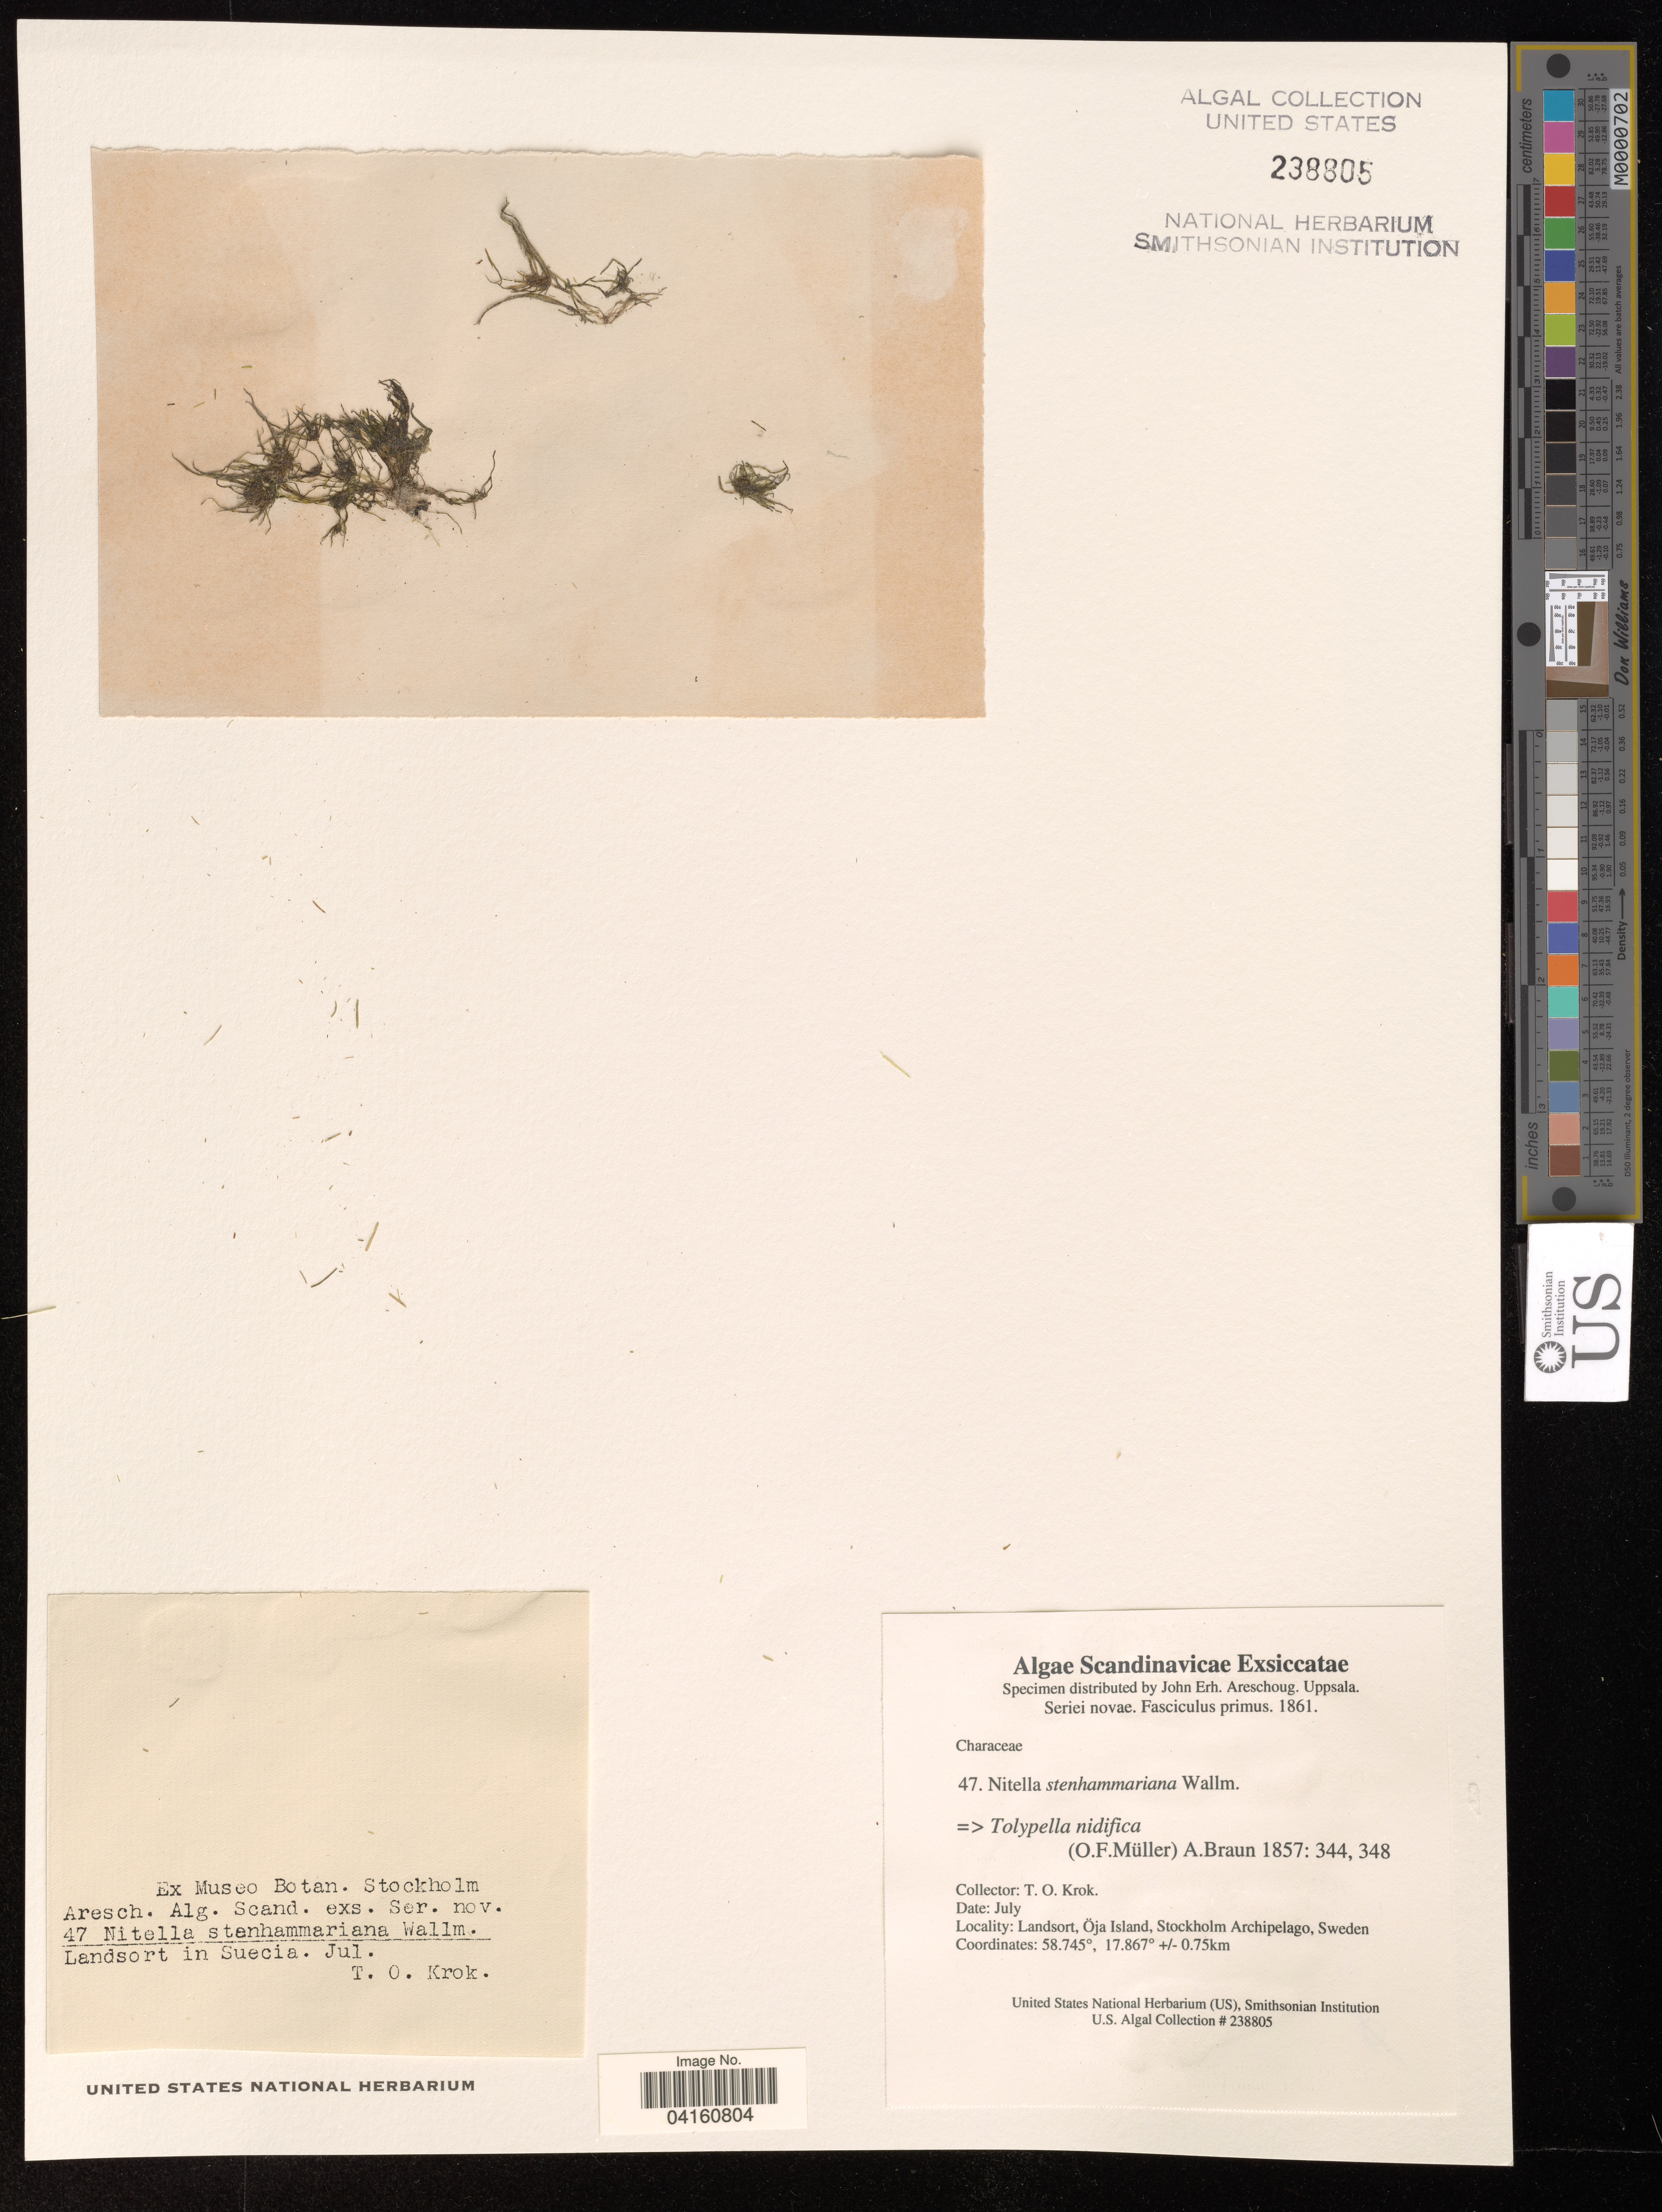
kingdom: Plantae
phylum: Charophyta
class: Charophyceae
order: Charales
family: Characeae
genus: Tolypella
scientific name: Tolypella nidifica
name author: (O.F. Muell.) Leonhardi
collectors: T. Krok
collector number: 47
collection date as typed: Jul 1861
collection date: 1861-07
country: Sweden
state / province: Stockholm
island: Oja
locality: Landsort, Oja Island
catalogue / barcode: US 238805